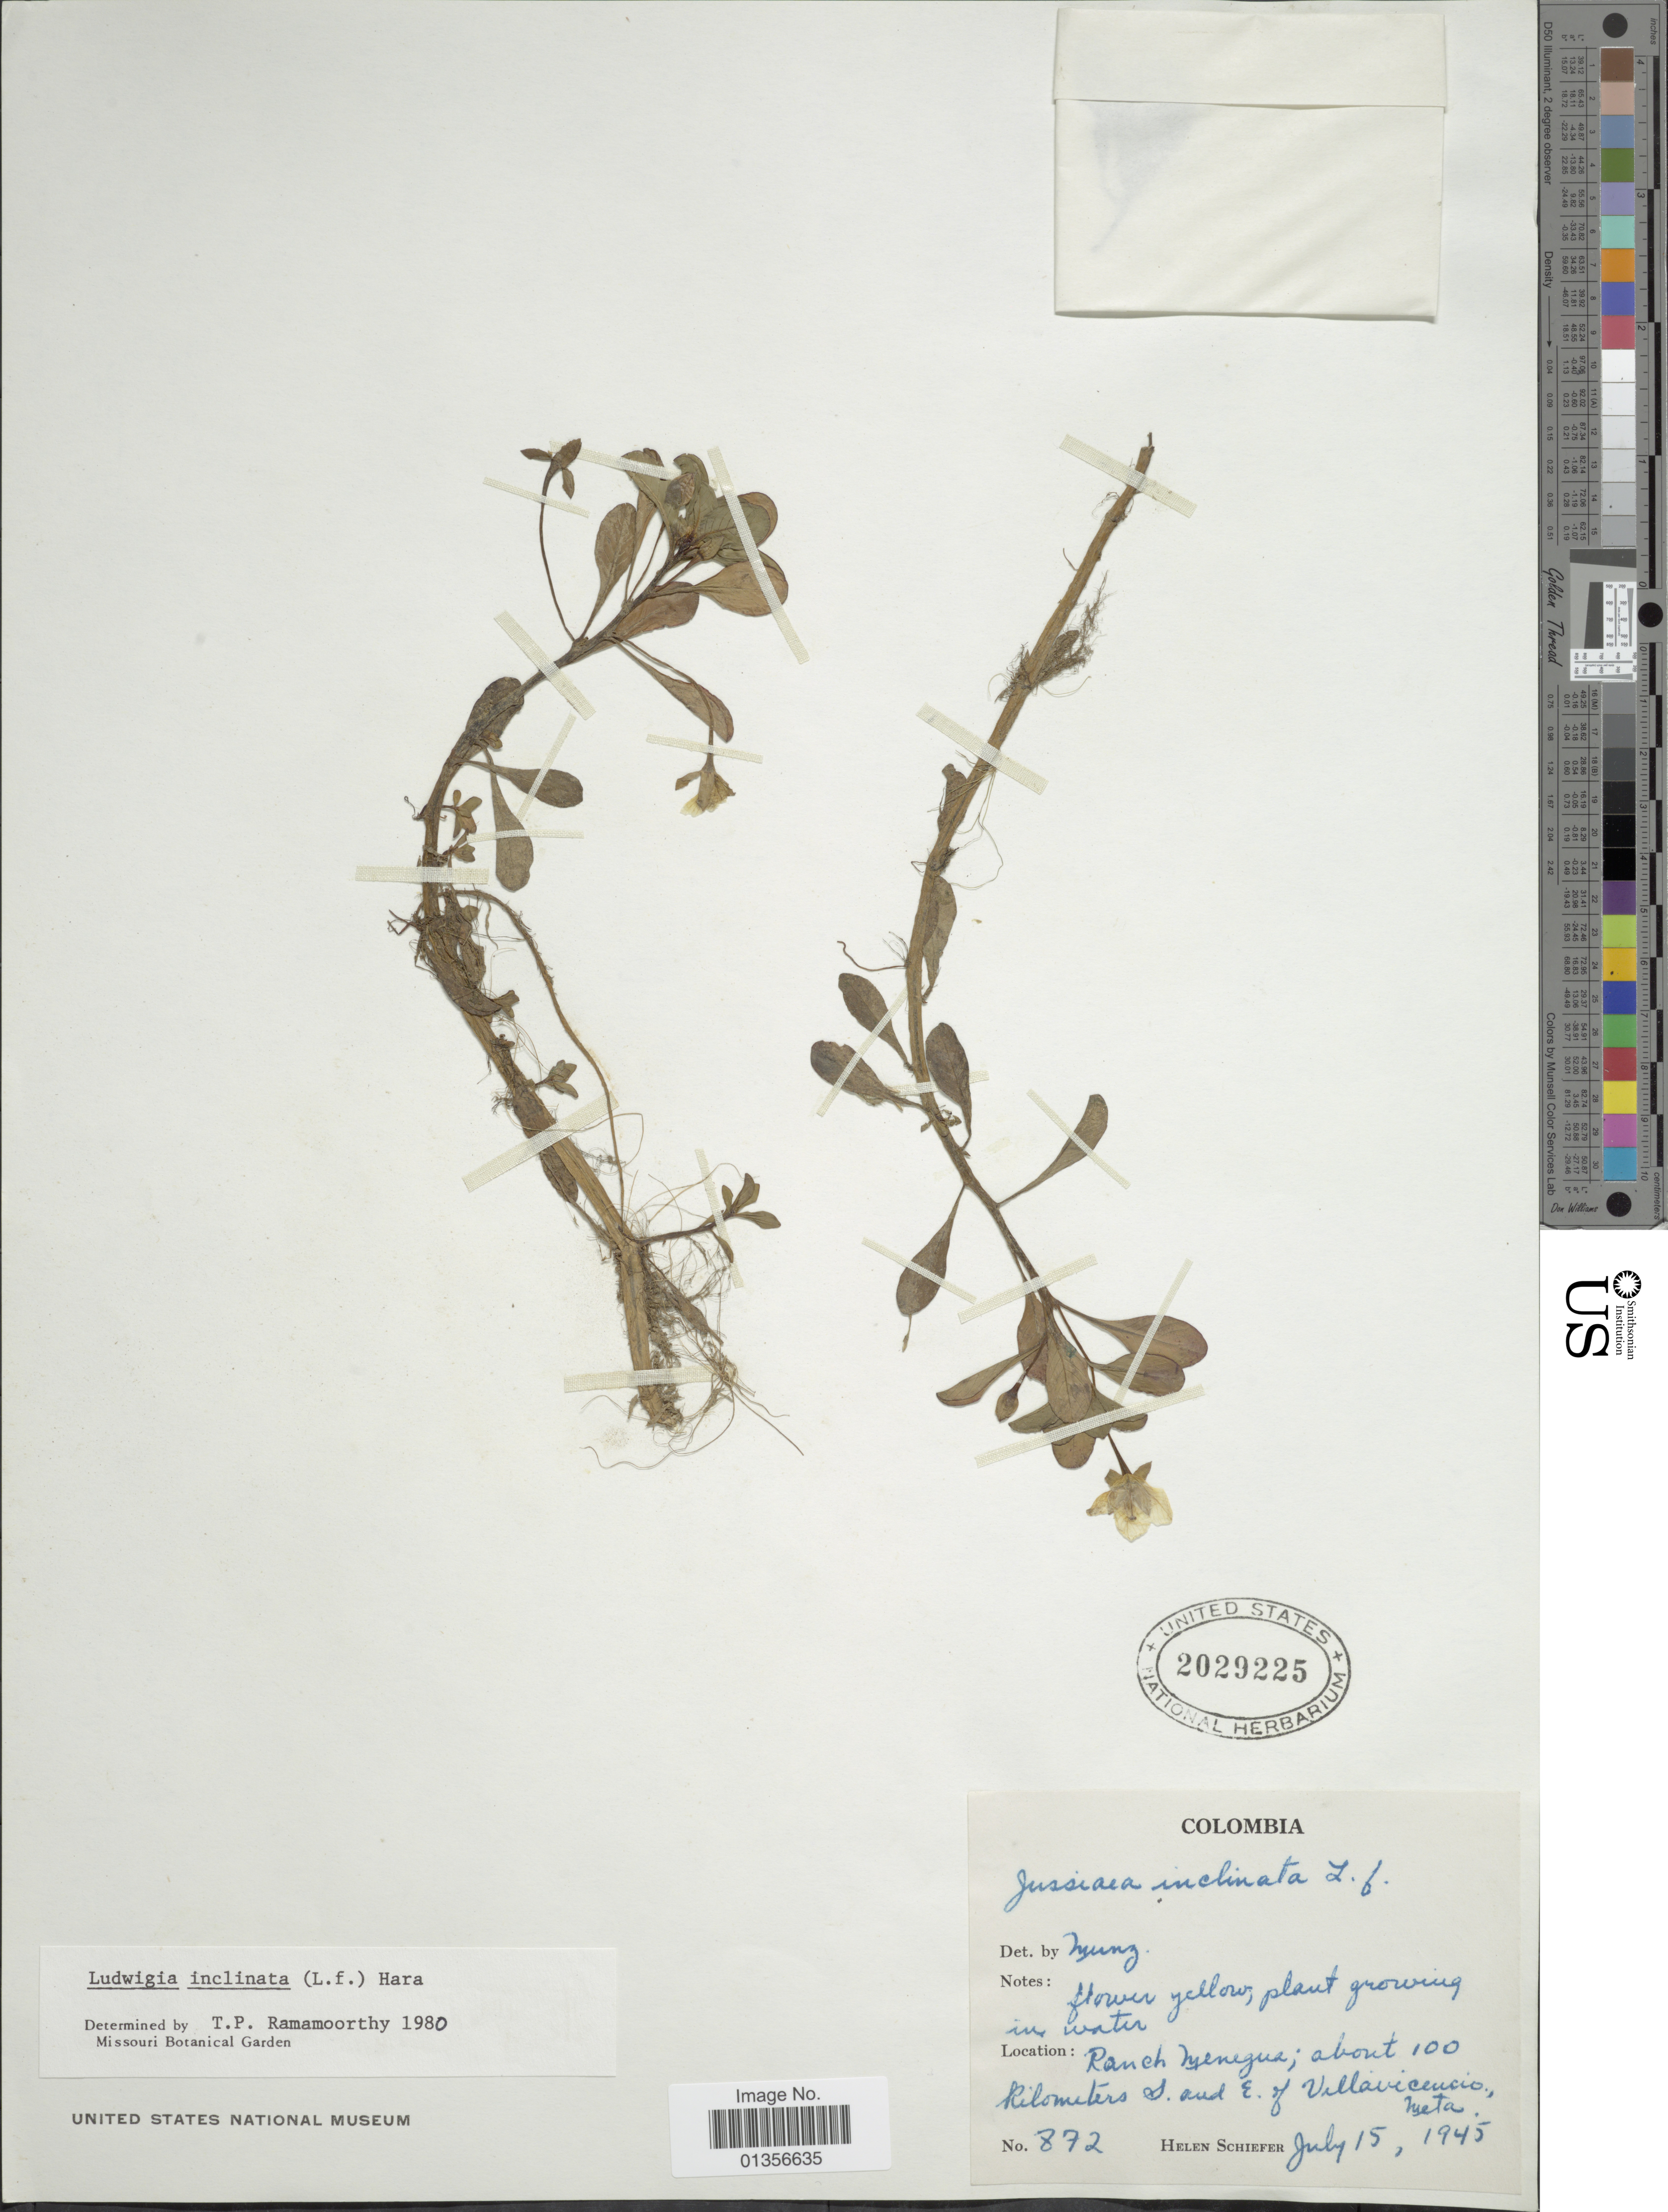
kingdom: Plantae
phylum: Tracheophyta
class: Magnoliopsida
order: Myrtales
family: Onagraceae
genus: Ludwigia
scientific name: Ludwigia inclinata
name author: (L. f.) M. Gómez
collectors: H. Schiefer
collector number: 872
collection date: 1945-07-15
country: Colombia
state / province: Meta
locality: Ranch Menegua; about 100 kilometers S. and E. of Villavicencio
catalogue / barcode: US 2029225